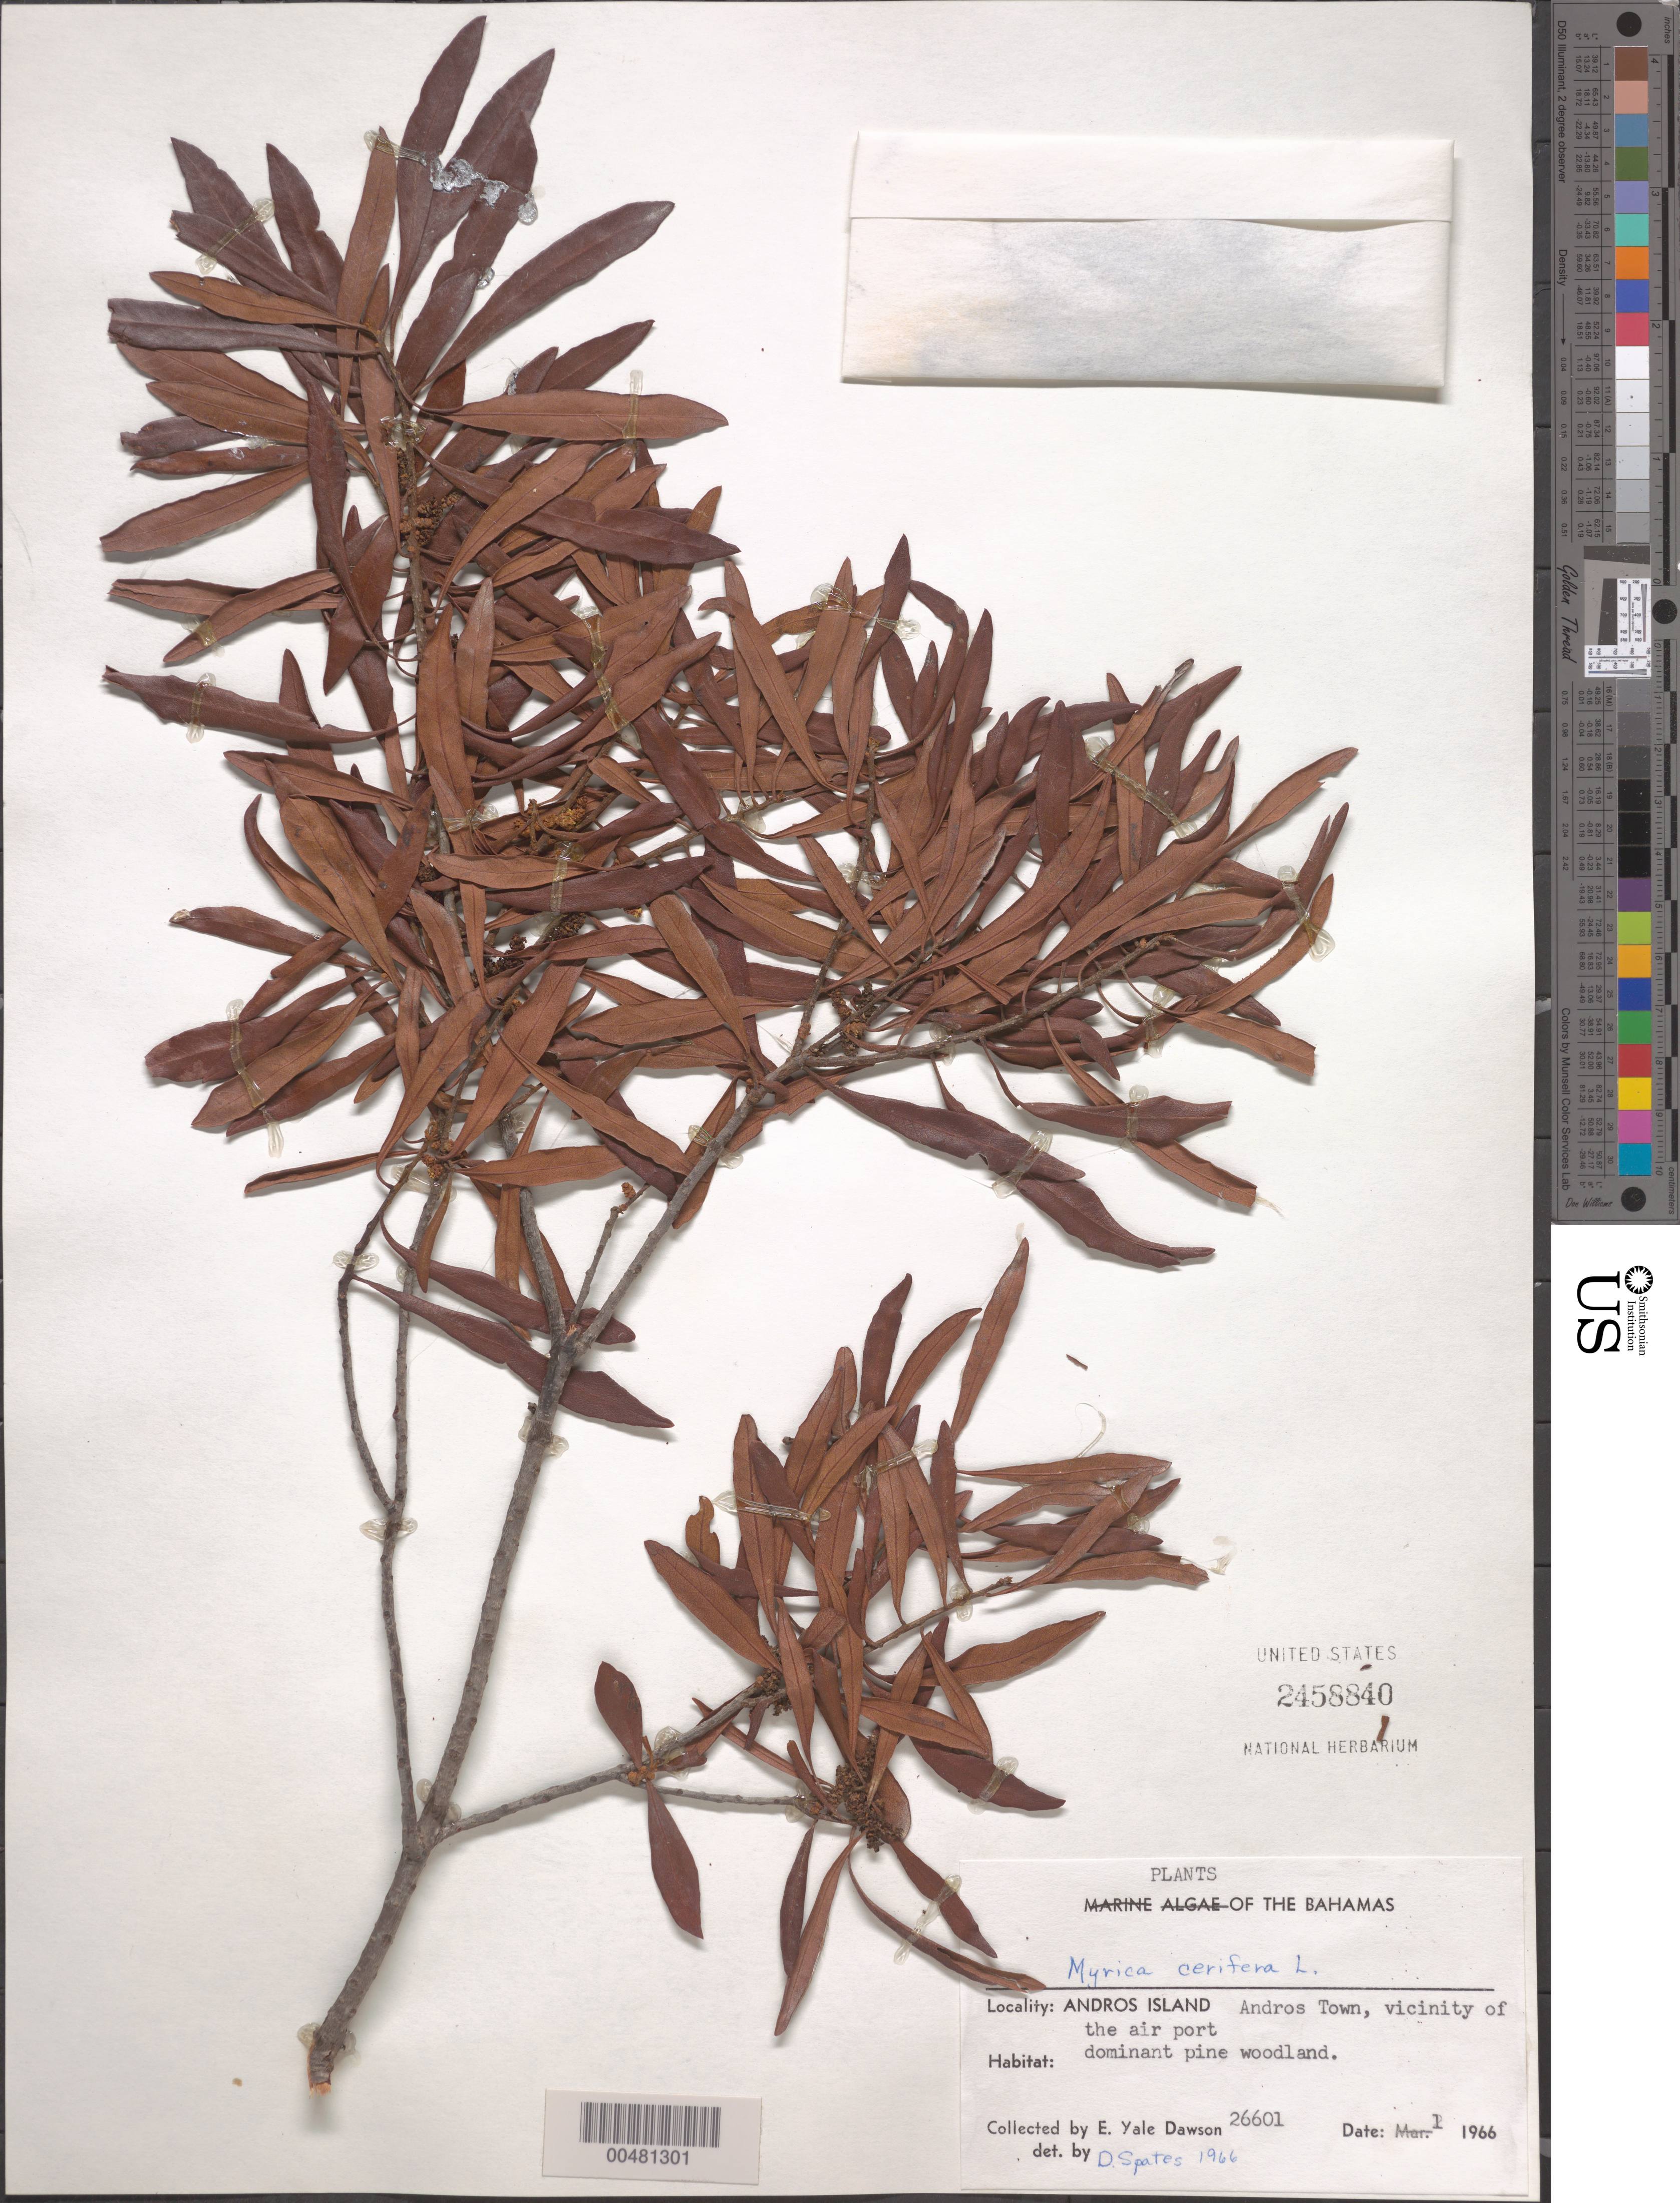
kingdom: Plantae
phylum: Tracheophyta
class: Magnoliopsida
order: Fagales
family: Myricaceae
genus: Morella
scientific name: Morella cerifera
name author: (L.) Small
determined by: Strong, M. T., (US), Smithsonian Institution - National Museum of Natural History (UNITED STATES)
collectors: E. Y. Dawson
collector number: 26601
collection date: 1966-01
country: Bahamas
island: Andros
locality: Andros Town, vicinity of airport.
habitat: Dominant pine woodland.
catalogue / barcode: US 2458840